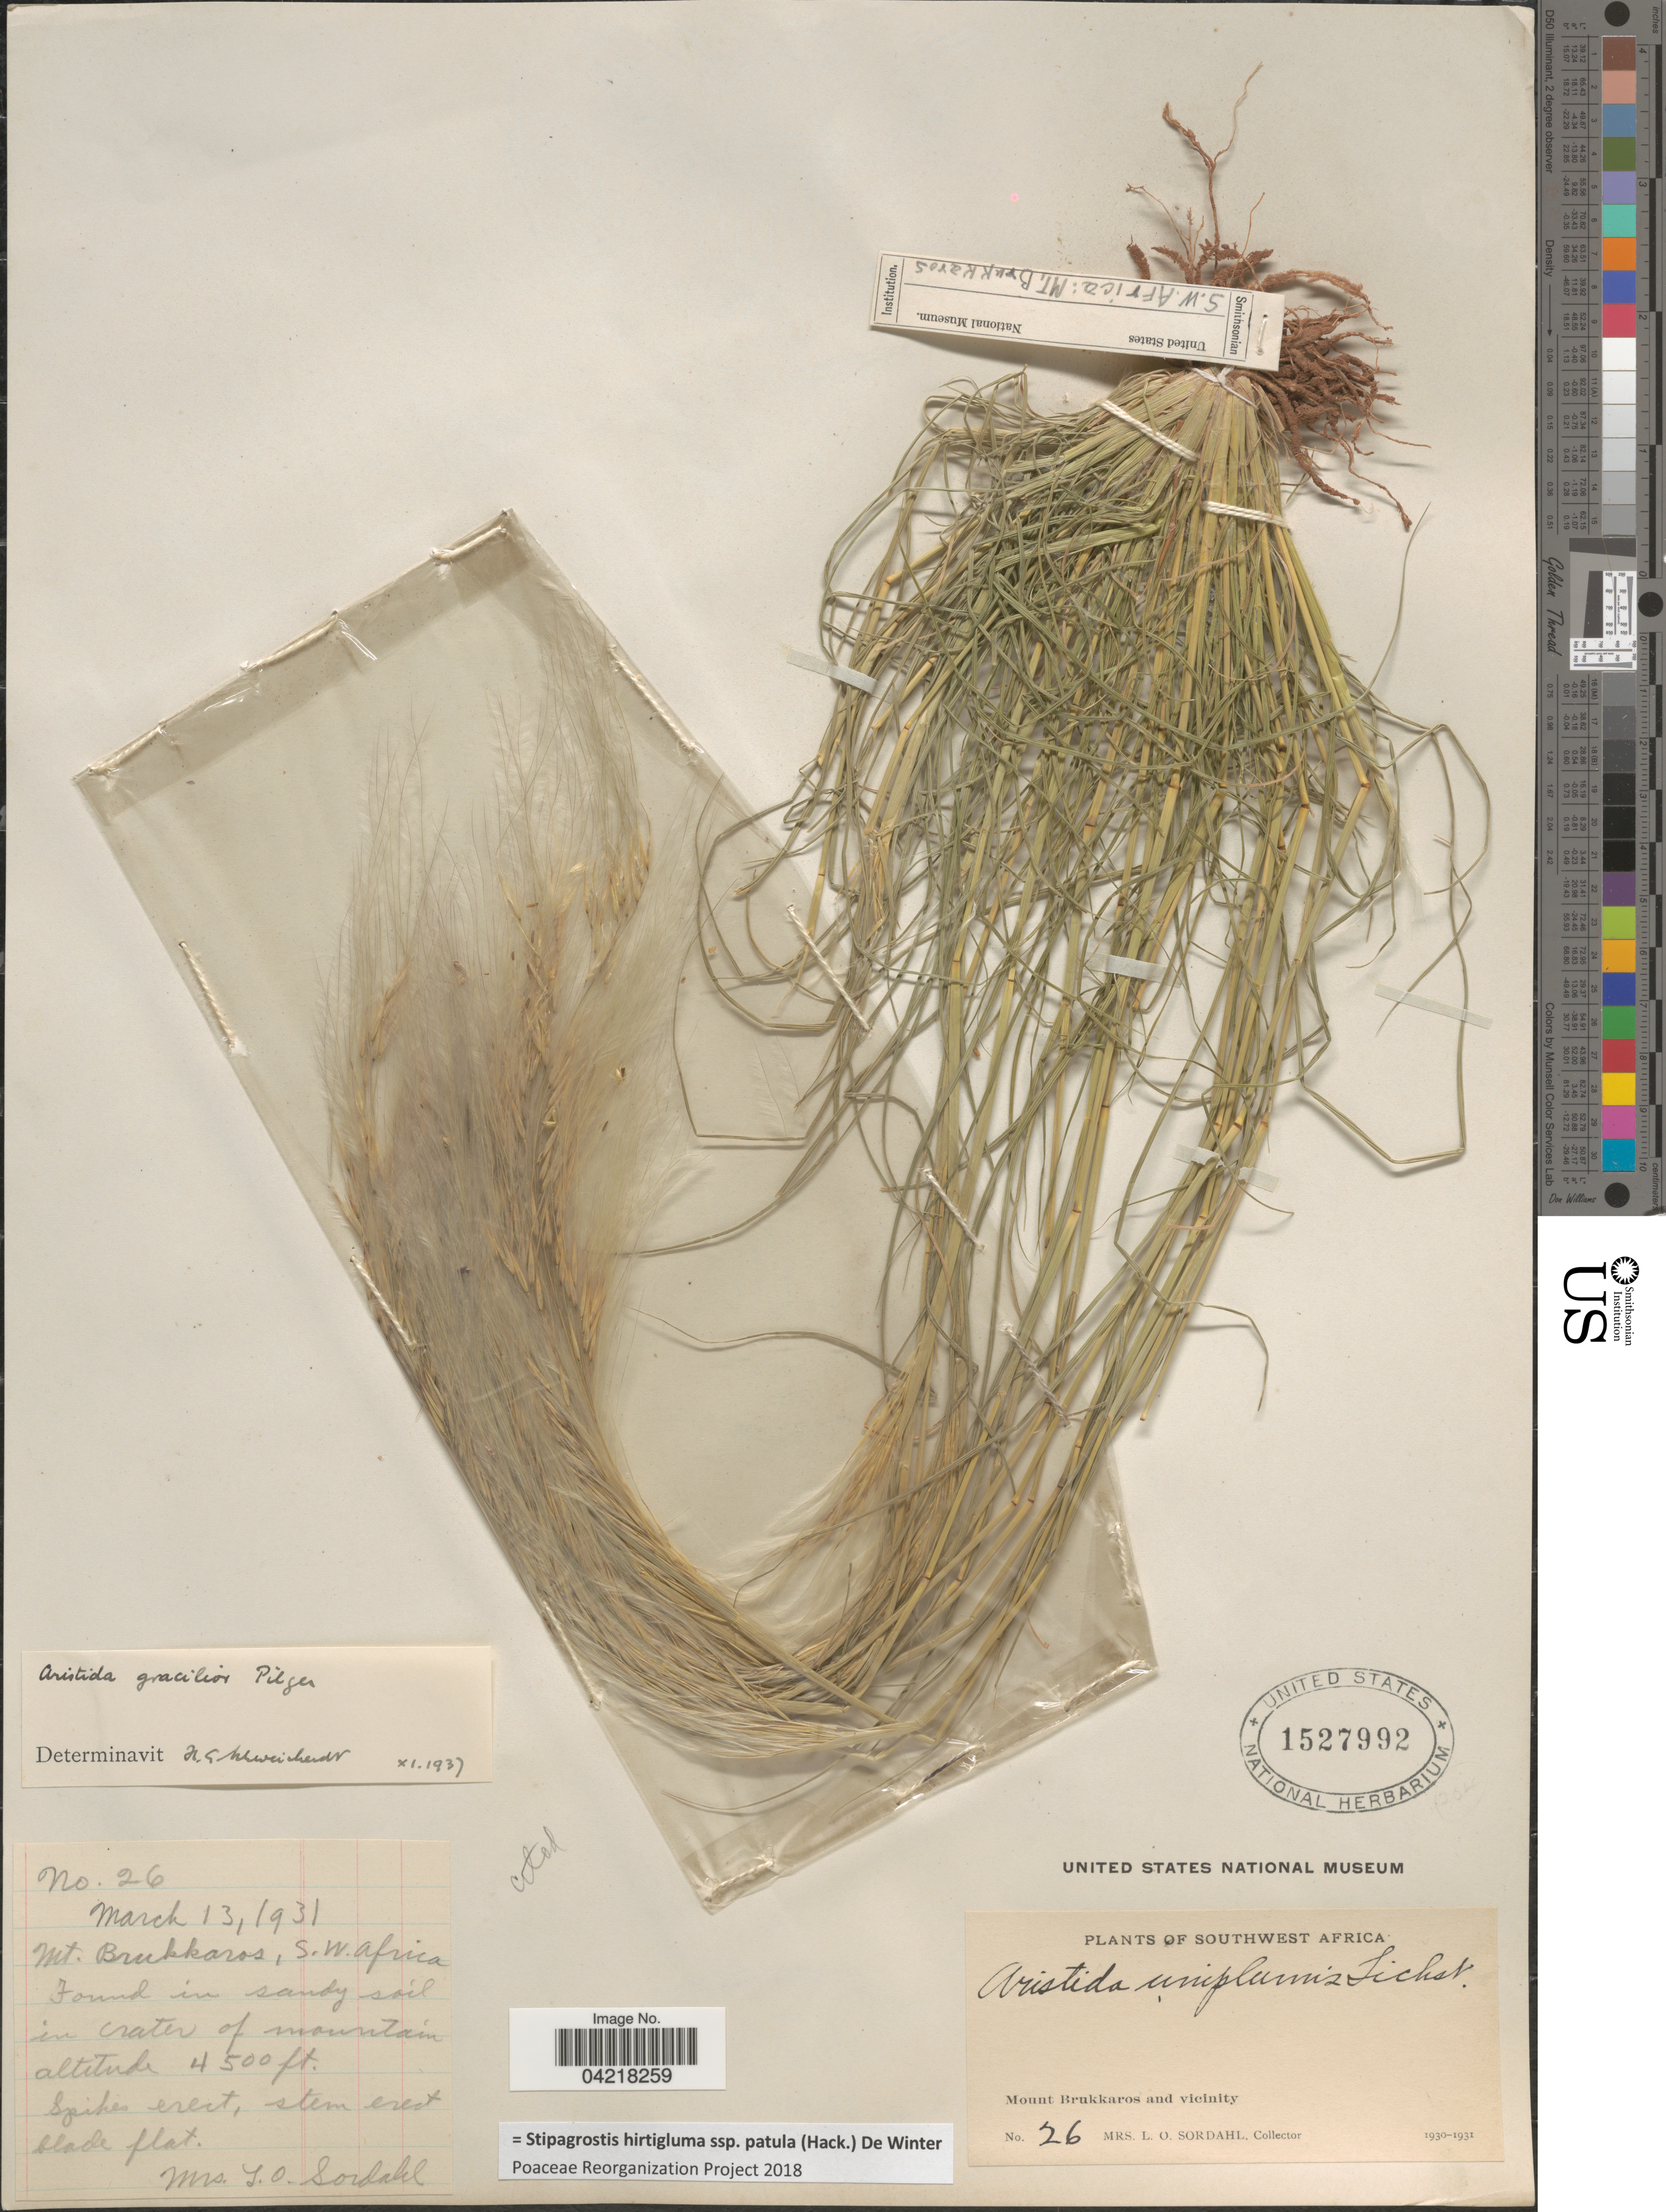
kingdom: Plantae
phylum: Tracheophyta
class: Liliopsida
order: Poales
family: Poaceae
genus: Stipagrostis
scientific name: Stipagrostis hirtigluma subsp. patula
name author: (Hack.) De Winter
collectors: L. Sordahl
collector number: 26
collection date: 1931-03-13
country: Namibia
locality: Southwest Africa. Mount Brukkaros and vicinity.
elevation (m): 1372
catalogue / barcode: US 1527992